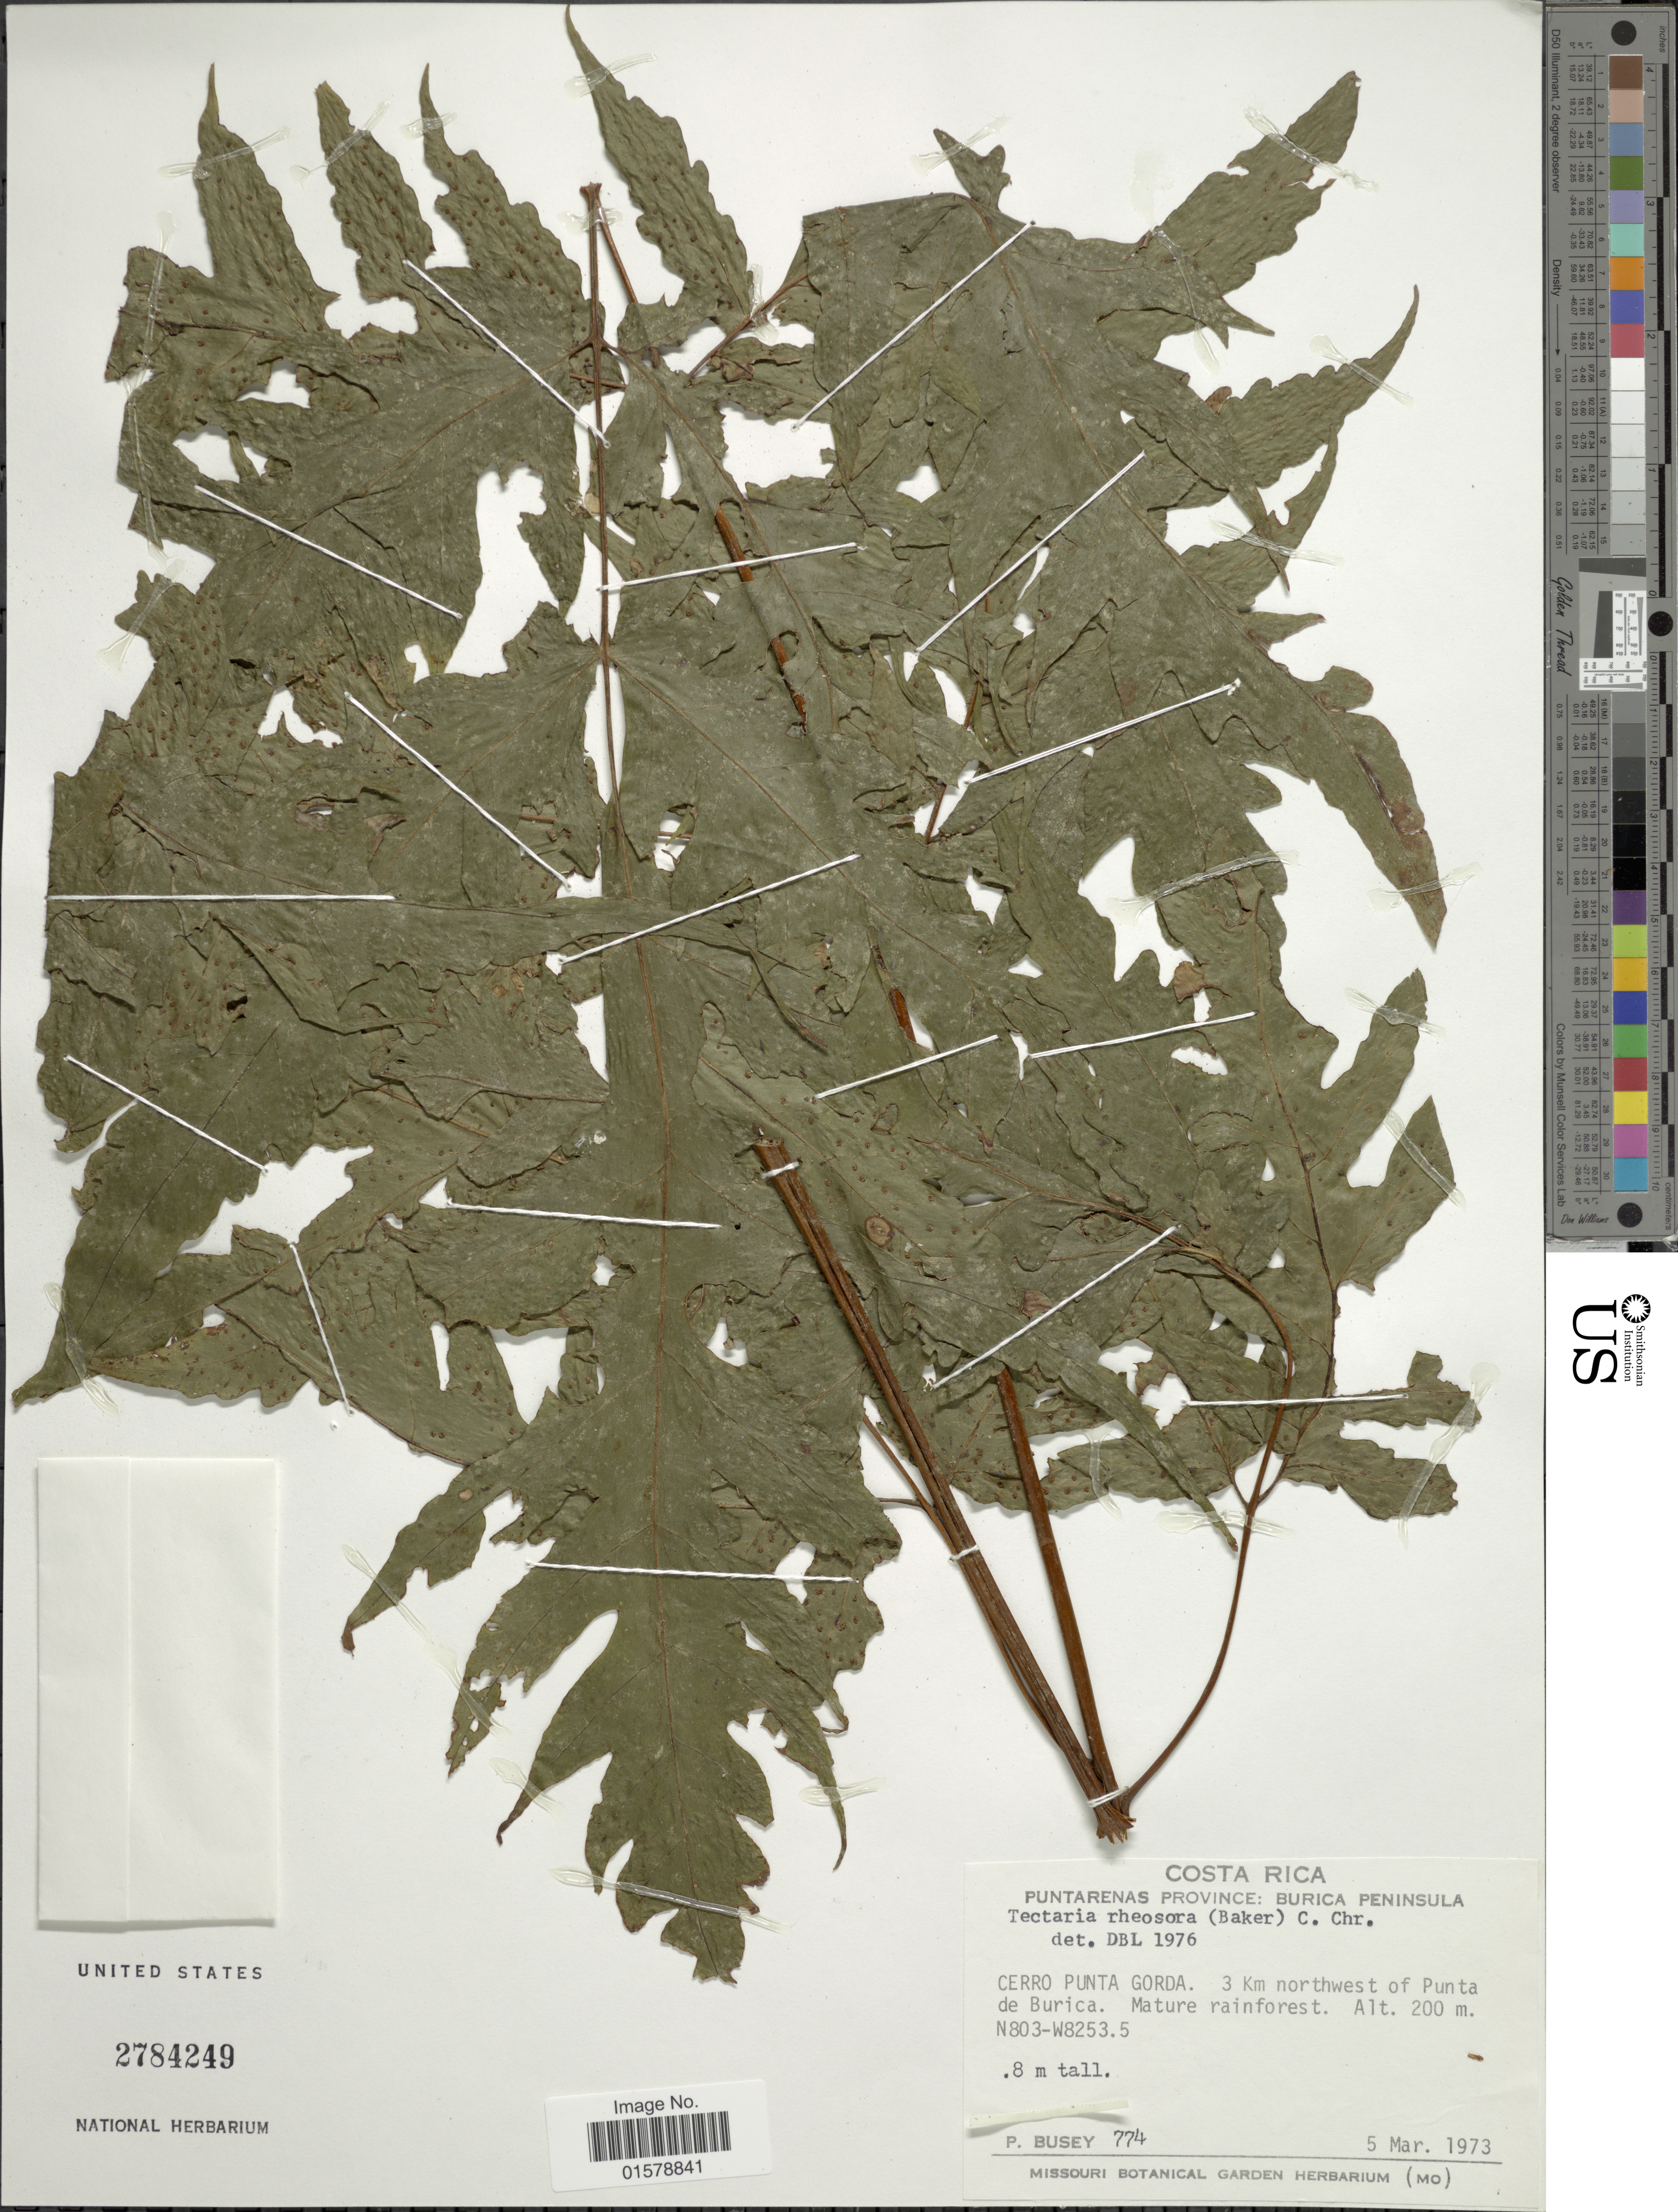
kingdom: Plantae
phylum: Tracheophyta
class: Polypodiopsida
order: Polypodiales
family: Tectariaceae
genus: Tectaria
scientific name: Tectaria rivalis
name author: (Mett. ex Kuhn) C. Chr.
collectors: P. Busey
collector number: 774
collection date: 1973-03-05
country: Costa Rica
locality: Cerro Punta Gorda, 3 Km northwest of Punta de Burica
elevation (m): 200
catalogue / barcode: US 2784249